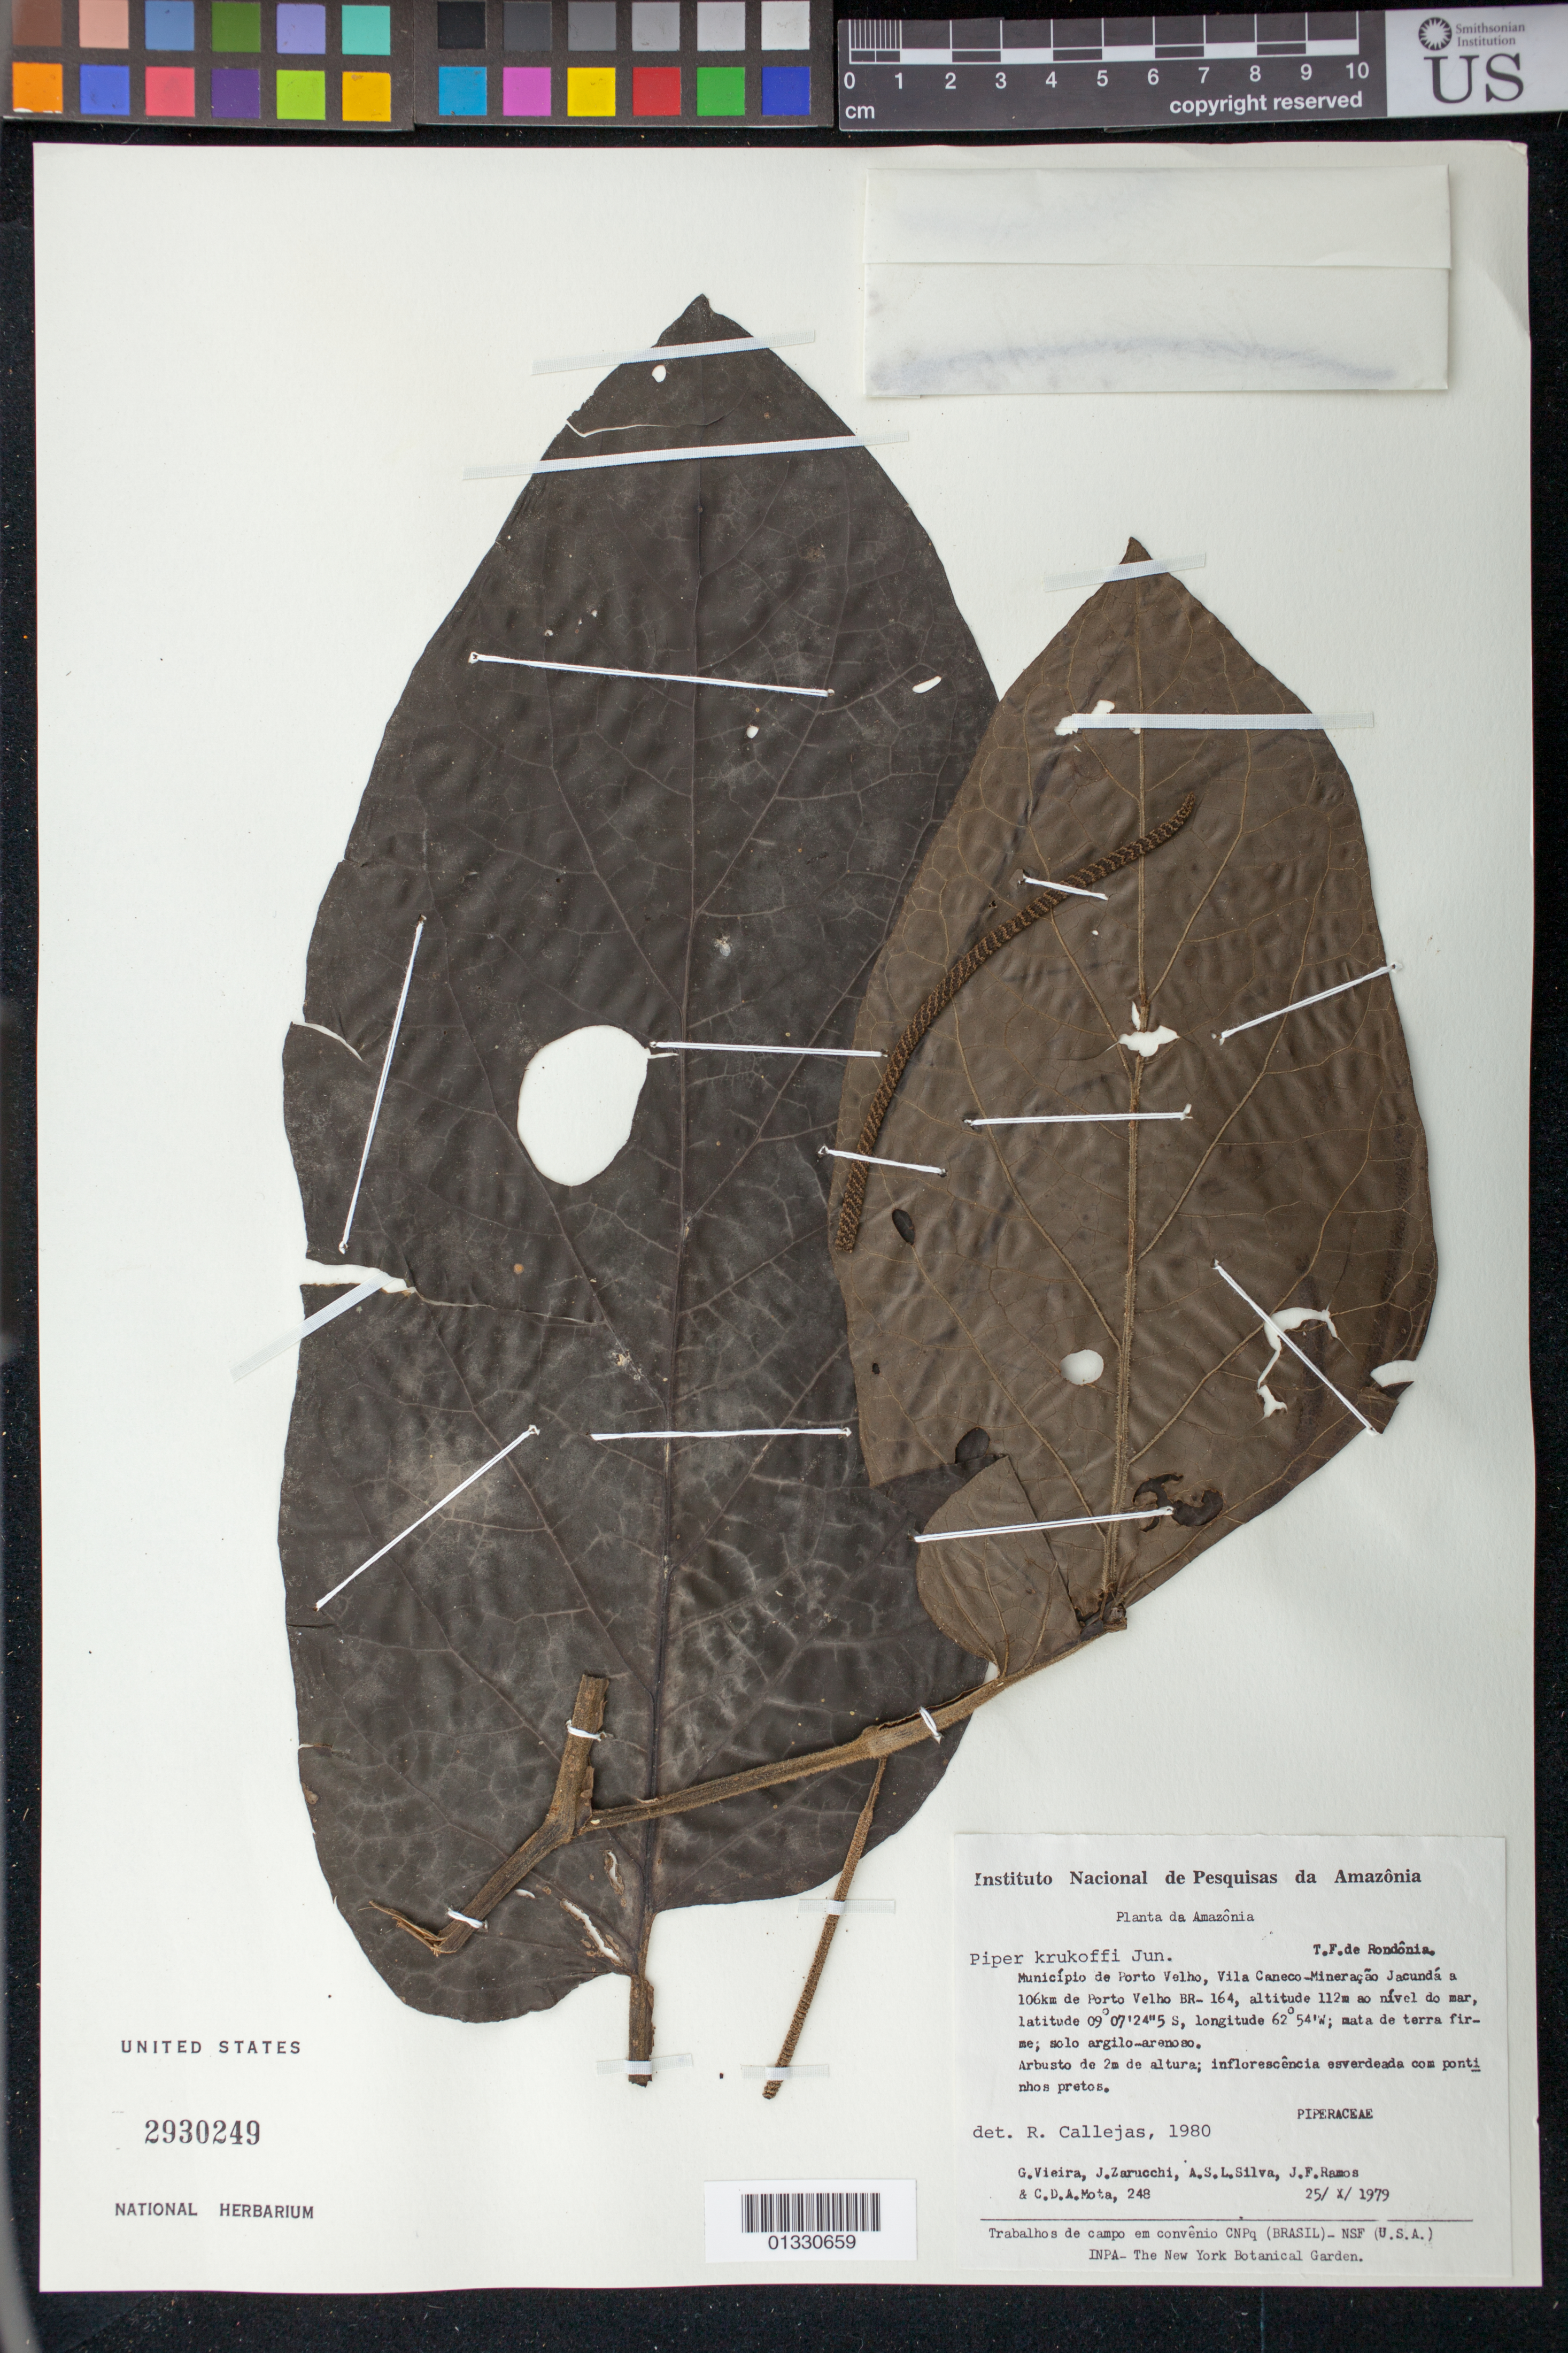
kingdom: Plantae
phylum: Tracheophyta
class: Magnoliopsida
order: Piperales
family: Piperaceae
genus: Piper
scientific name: Piper krukoffii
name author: Yunck.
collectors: G. Vieira, J. L. Zarucchi, A. S. Silva, J. F. Ramos & C. D. A. Mota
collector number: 248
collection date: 1979-10-25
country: Brazil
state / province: Rondônia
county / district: Porto Velho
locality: Vila Caneco-Mineração Jacundá a 106km de Porto Velho BR-164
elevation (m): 112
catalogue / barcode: US 2930249